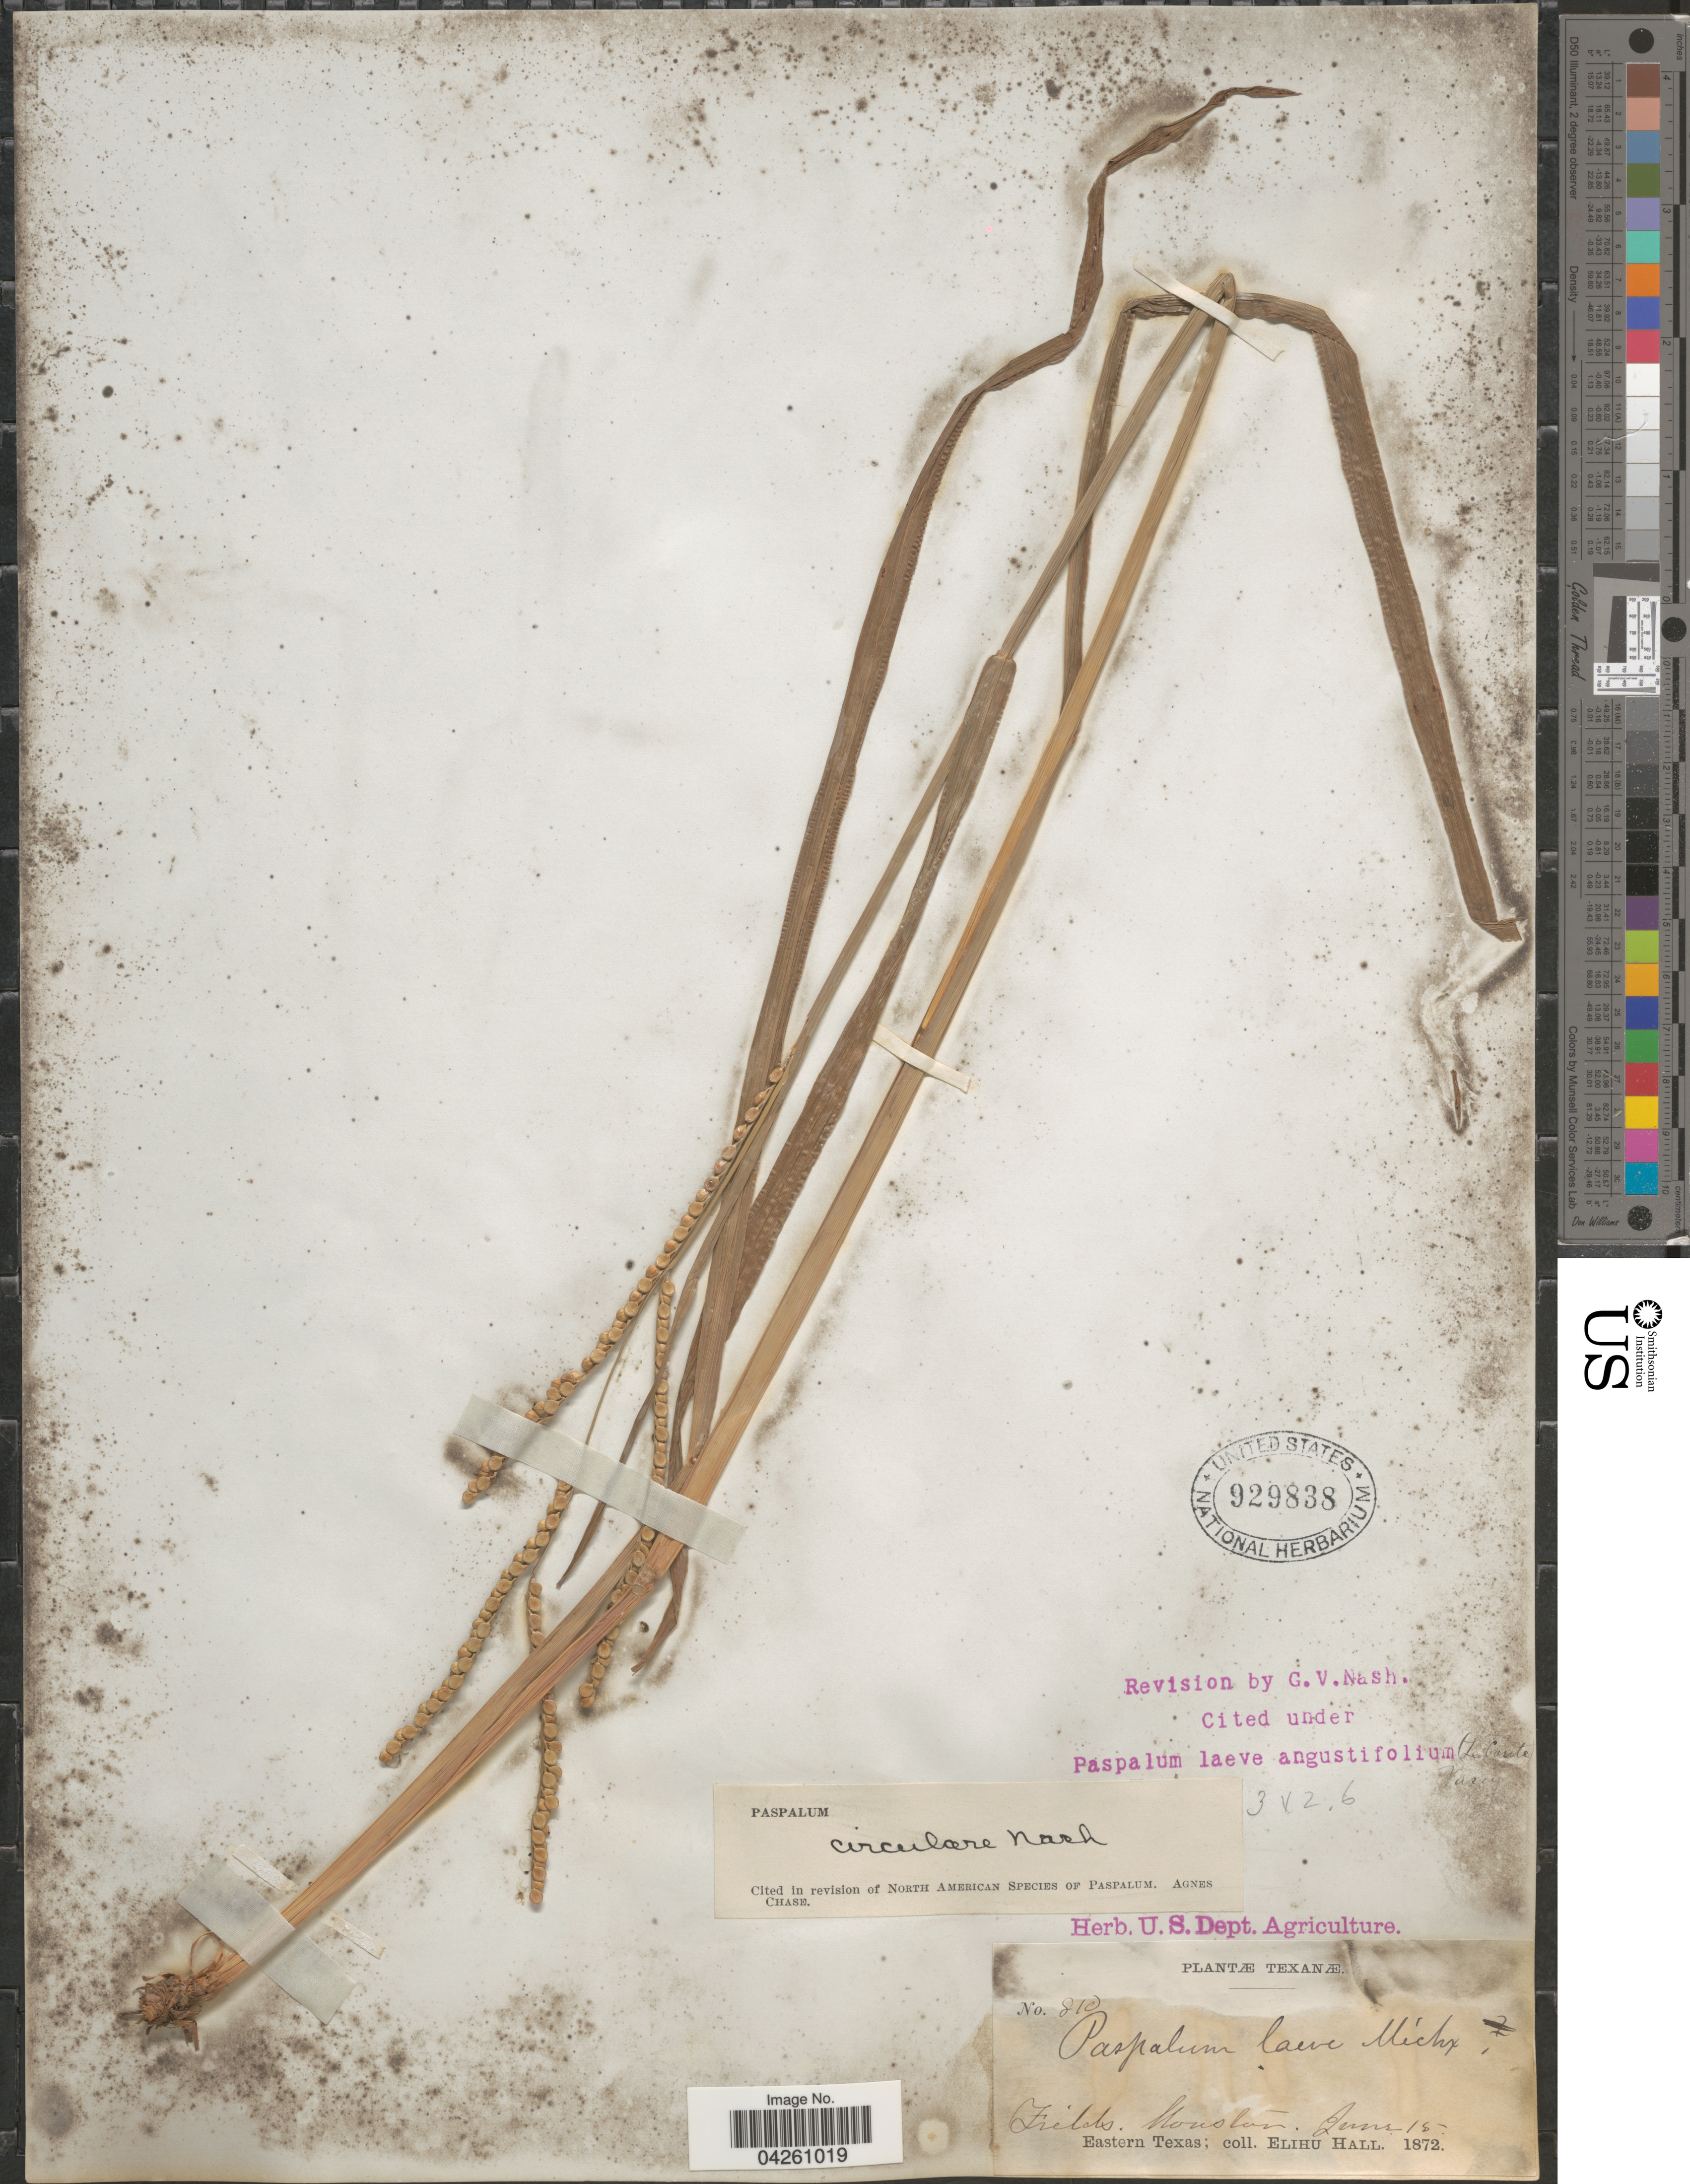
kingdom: Plantae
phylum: Tracheophyta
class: Liliopsida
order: Poales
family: Poaceae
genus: Paspalum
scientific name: Paspalum circulare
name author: Nash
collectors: E. Hall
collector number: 810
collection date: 1872-06-15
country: United States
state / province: Texas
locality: Fields. Houston. Eastern Texas.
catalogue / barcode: US 929838